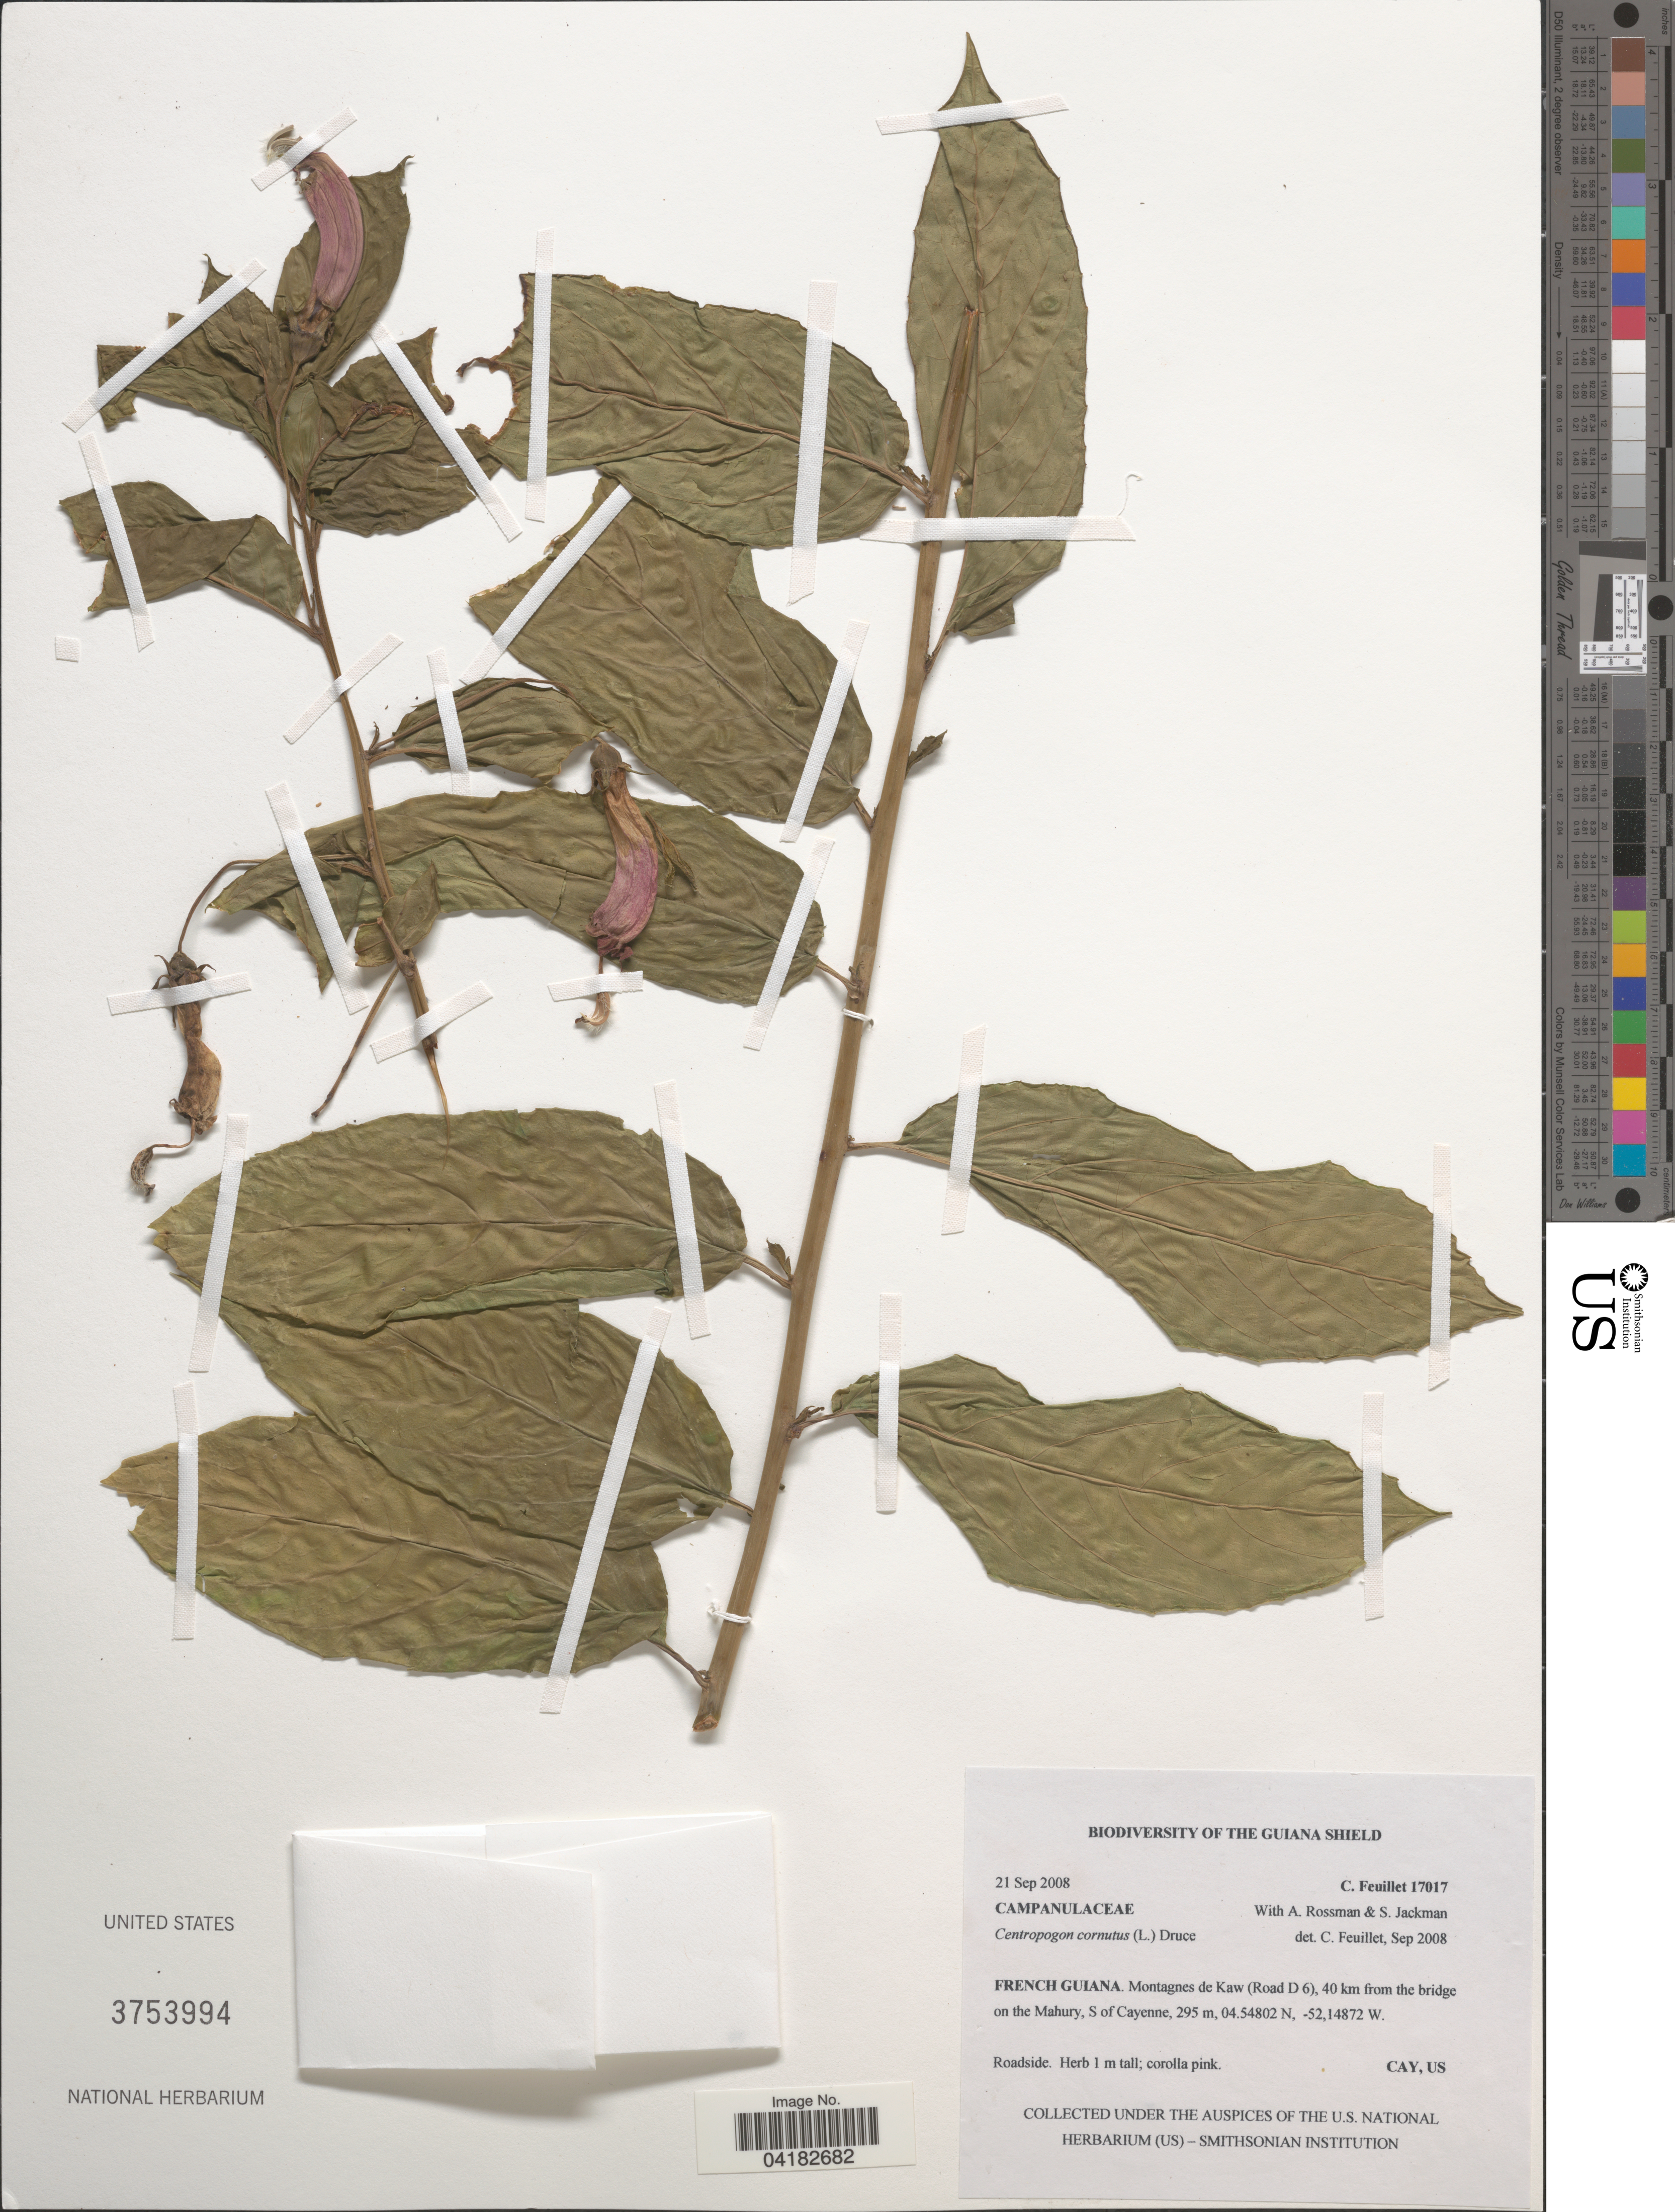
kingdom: Plantae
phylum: Tracheophyta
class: Magnoliopsida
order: Asterales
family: Campanulaceae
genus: Centropogon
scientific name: Centropogon cornutus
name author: (L.) Druce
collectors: C. Feuillet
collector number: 17017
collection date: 2008-09-21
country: French Guiana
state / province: Cayenne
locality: The Guiana Shield. Montagnes de Kaw (Road D 6), 40 km from the bridge on the Mahury, S of Cayenne.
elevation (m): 295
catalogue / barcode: US 3753994